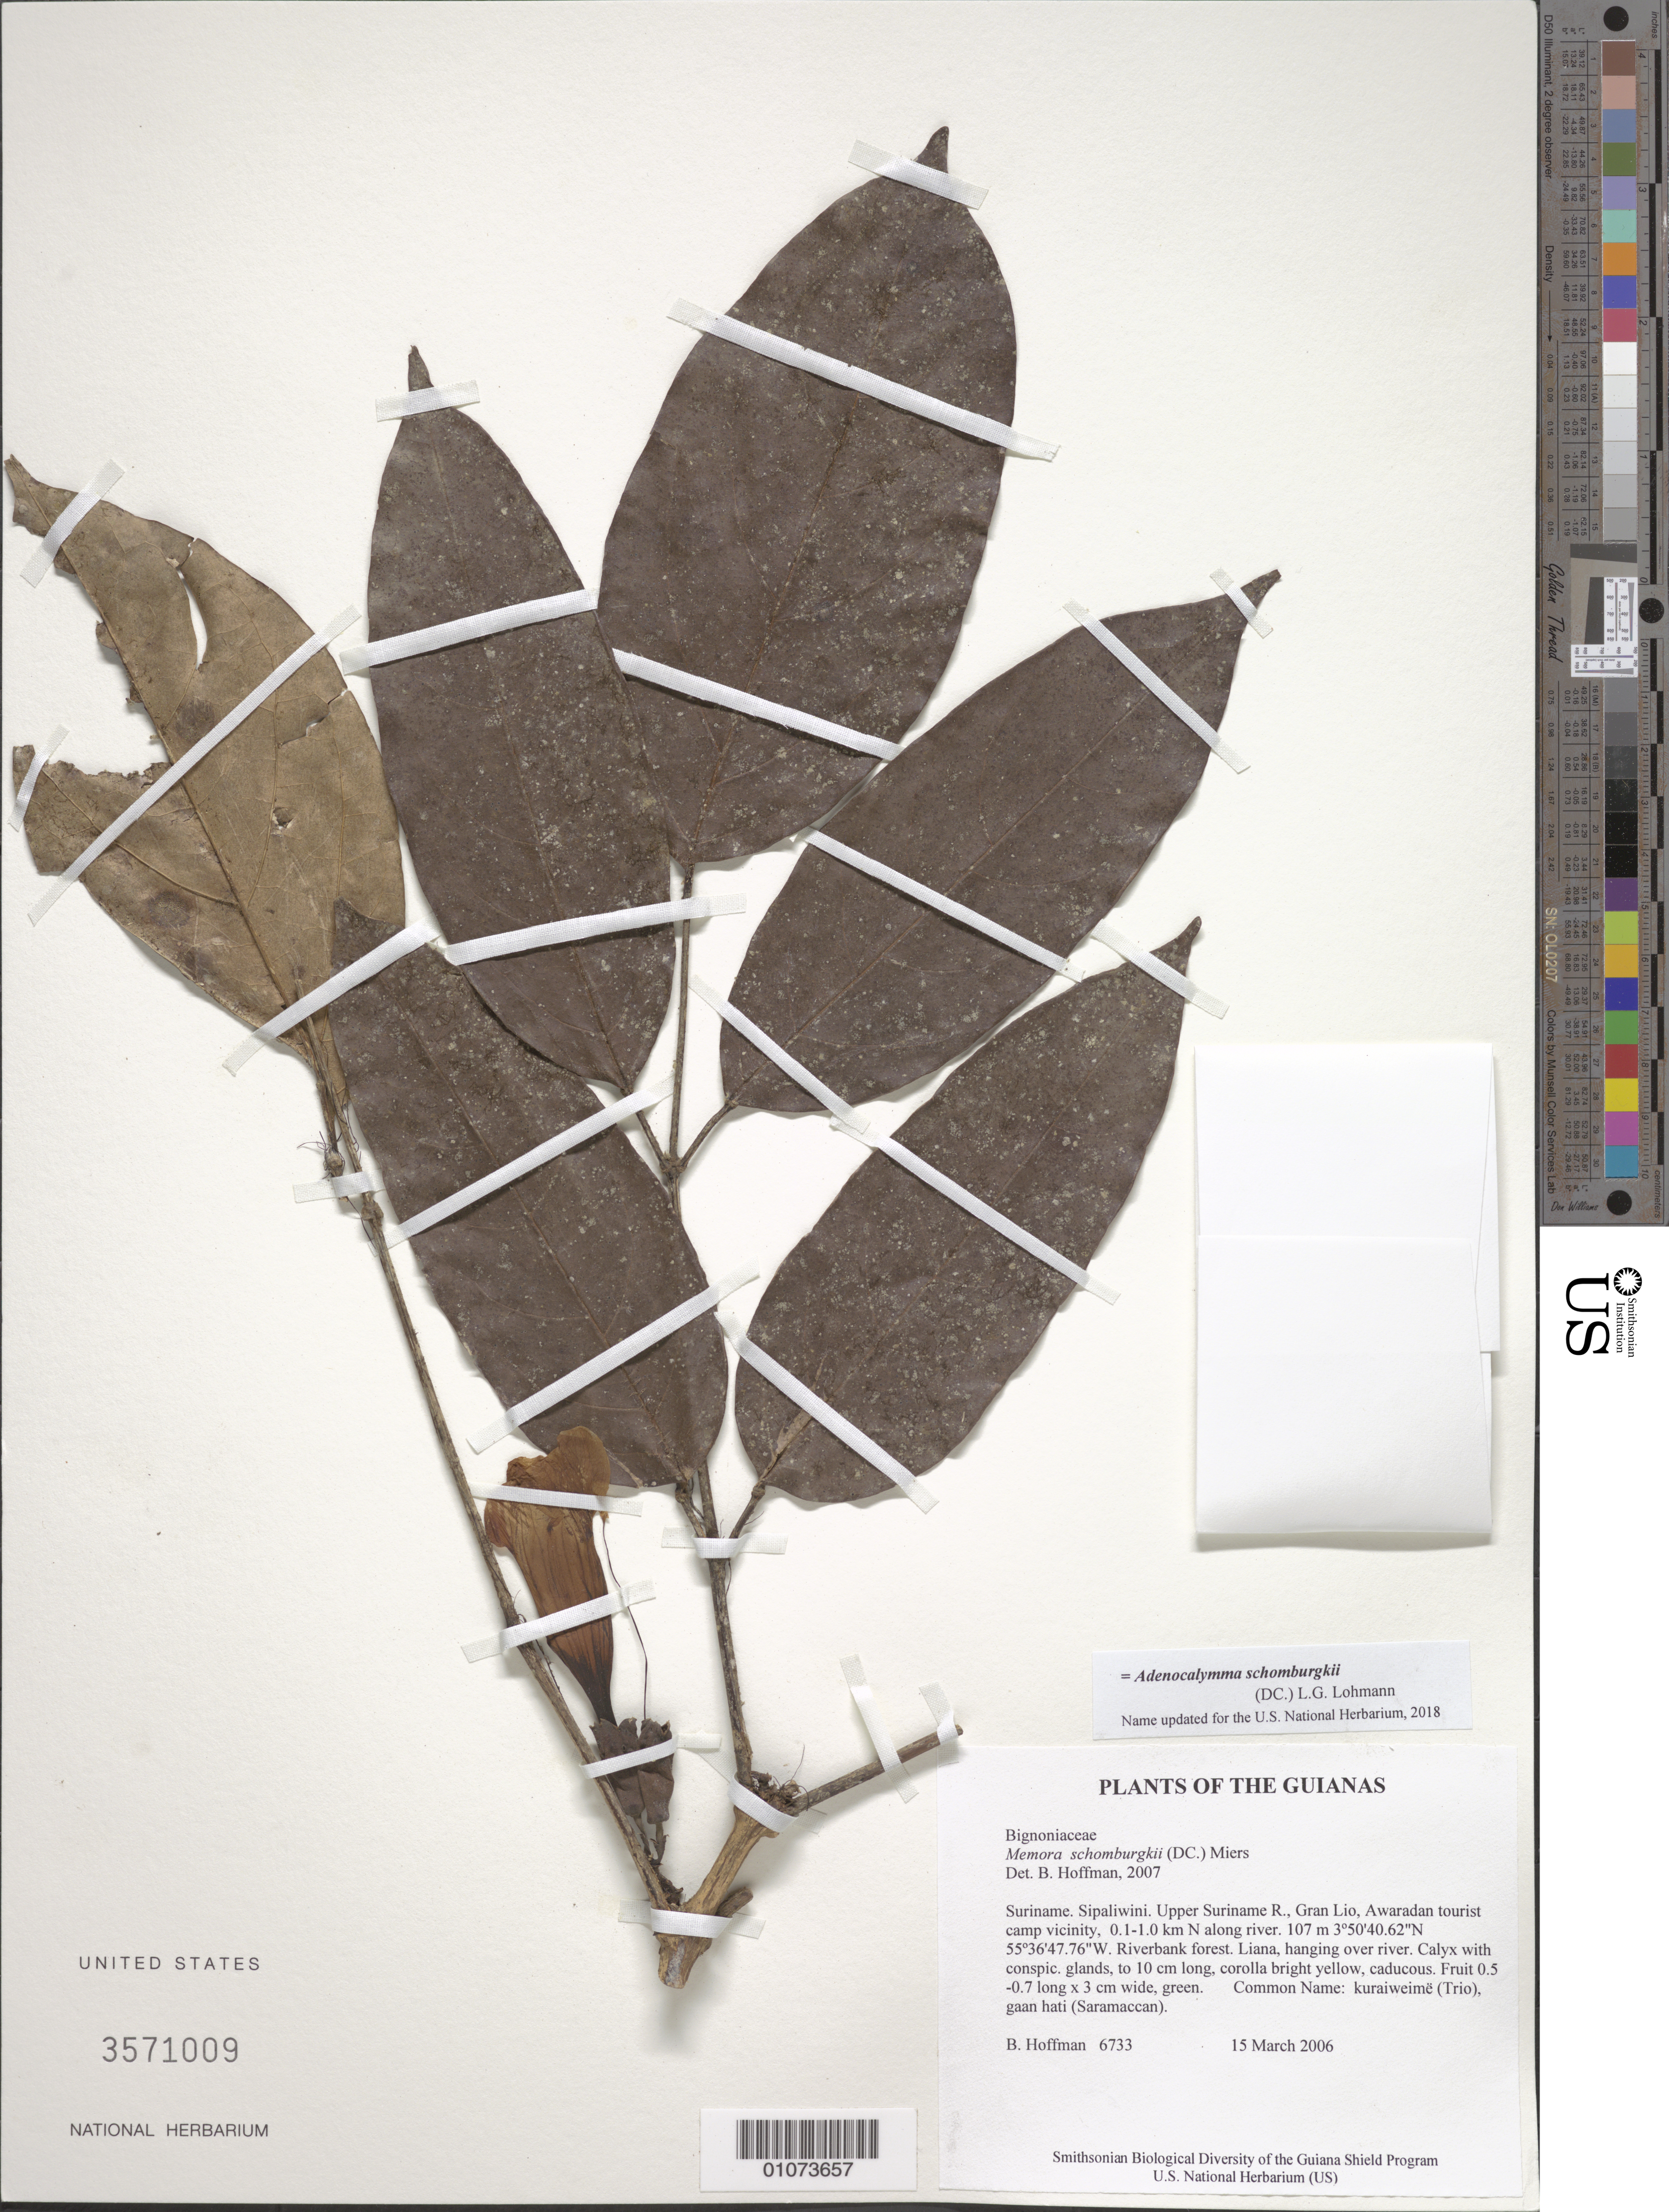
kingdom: Plantae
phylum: Tracheophyta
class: Magnoliopsida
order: Lamiales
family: Bignoniaceae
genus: Adenocalymma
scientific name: Adenocalymma schomburgkii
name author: (DC.) L.G. Lohmann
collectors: B. Hoffman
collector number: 6733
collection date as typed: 15 March 2006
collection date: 2006-03-15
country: Suriname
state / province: Sipaliwini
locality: Upper Suriname R., Gran Lio, Awaradan tourist camp vicinity, 0.1-1.0 km N along river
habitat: Riverbank forest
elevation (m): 107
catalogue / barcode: US 3571009